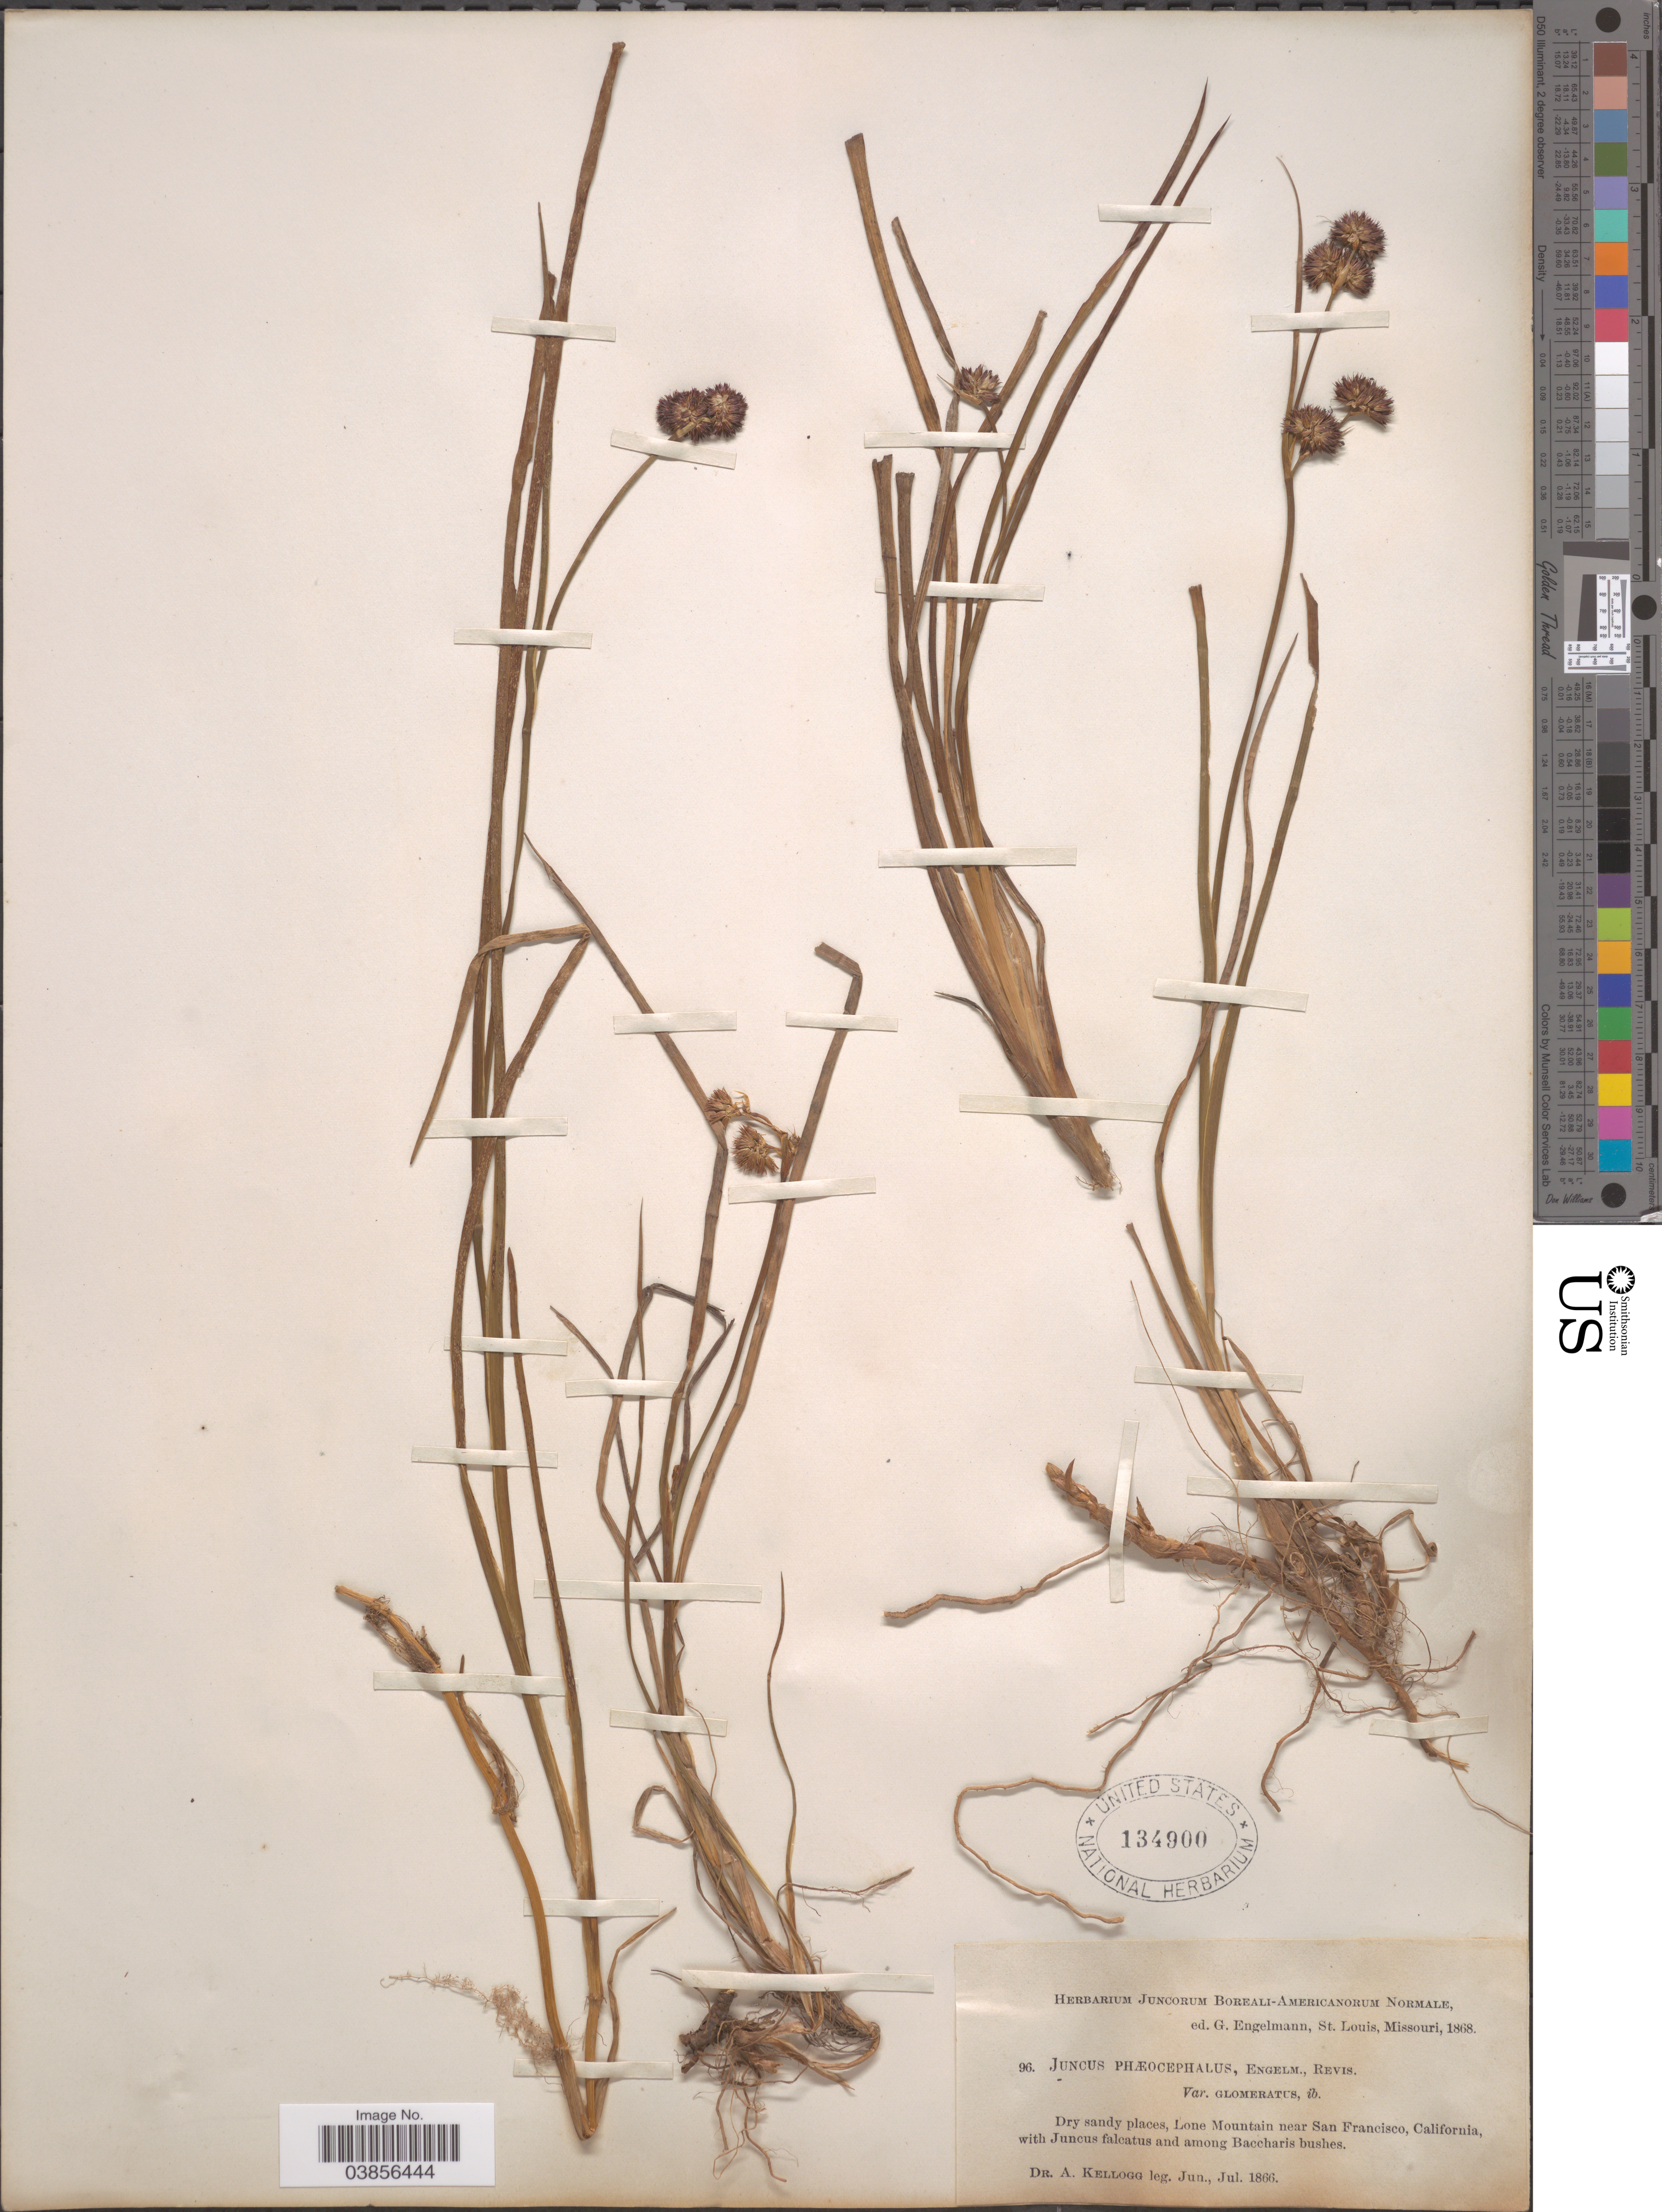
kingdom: Plantae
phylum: Tracheophyta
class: Liliopsida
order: Poales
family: Juncaceae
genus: Juncus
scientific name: Juncus phaeocephalus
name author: Engelm.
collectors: A. Kellogg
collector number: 96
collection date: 1866-06/1866-07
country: United States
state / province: California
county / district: San Francisco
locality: Lone Mountain near San Francisco.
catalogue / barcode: US 134900